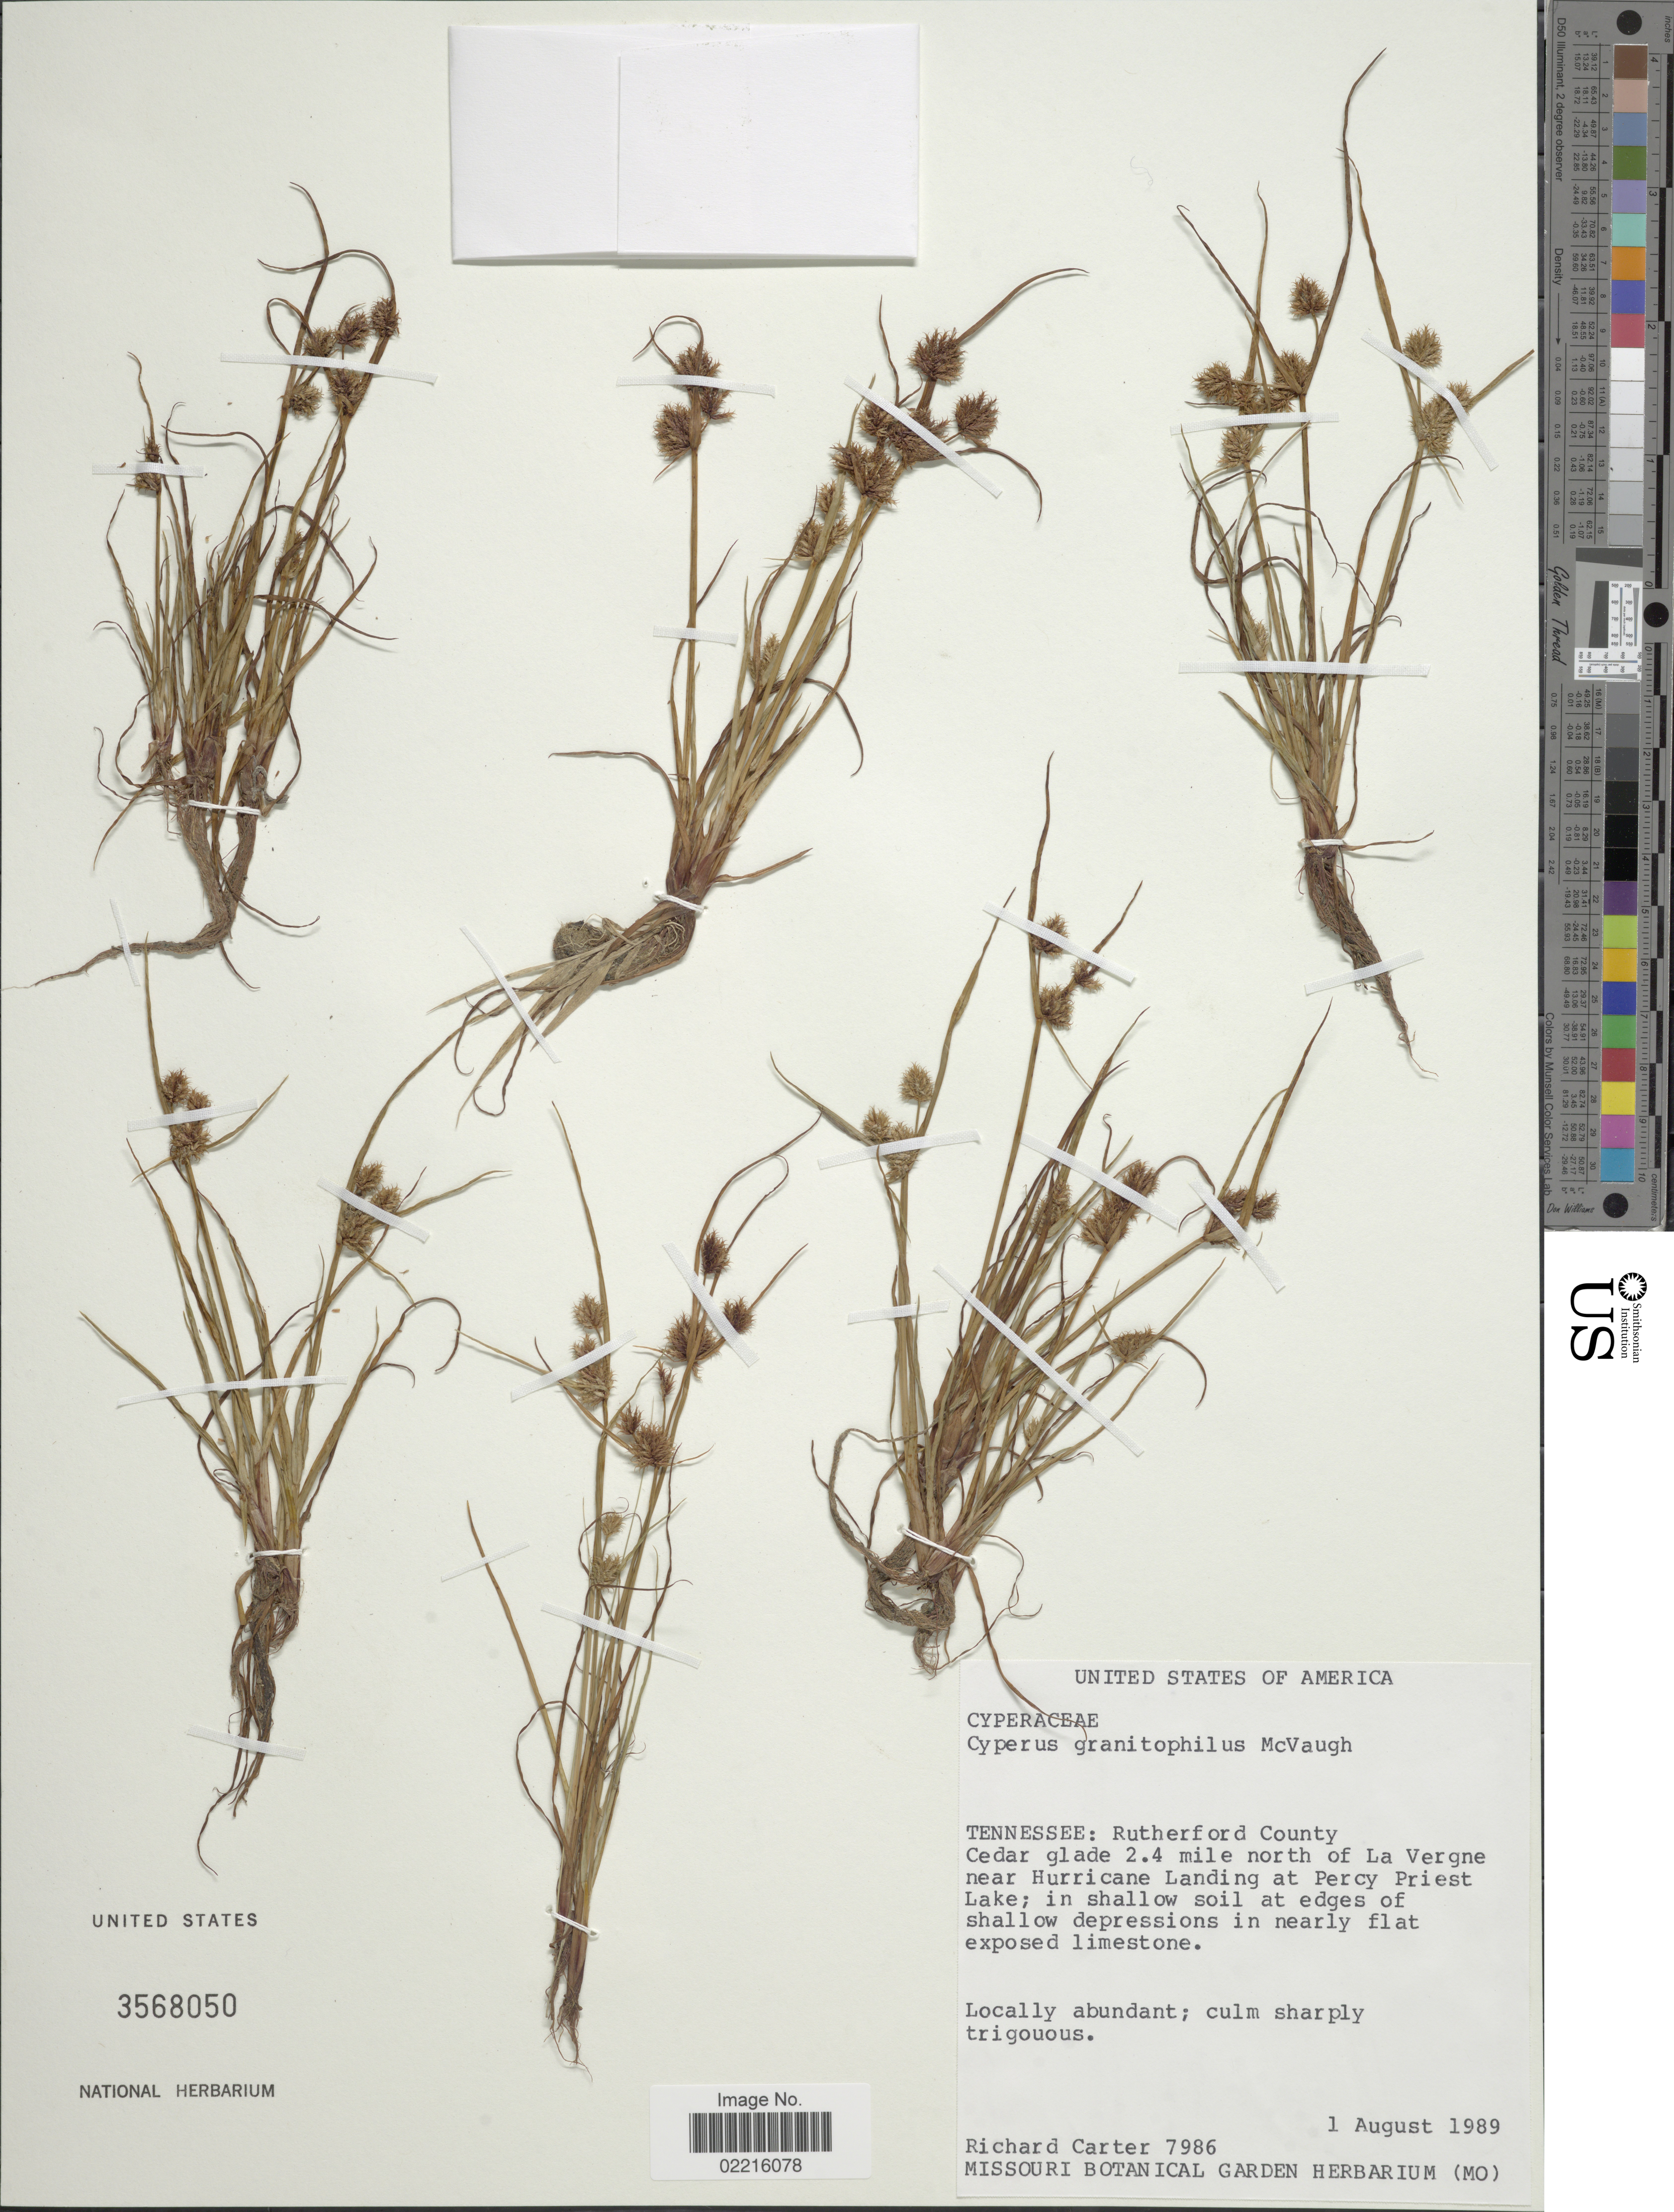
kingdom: Plantae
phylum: Tracheophyta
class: Liliopsida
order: Poales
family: Cyperaceae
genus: Cyperus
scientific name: Cyperus granitophilus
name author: McVaugh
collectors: R. Carter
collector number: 7986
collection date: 1989-08-01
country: United States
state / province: Tennessee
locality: Rutherford County, Cedar glade 2.4 mile north of La Vergne near Hurricane Landing at Percy Priest Lake; in shallow soil at edges of shallow depressions in nearly flat exposed limestone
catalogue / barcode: US 3568050